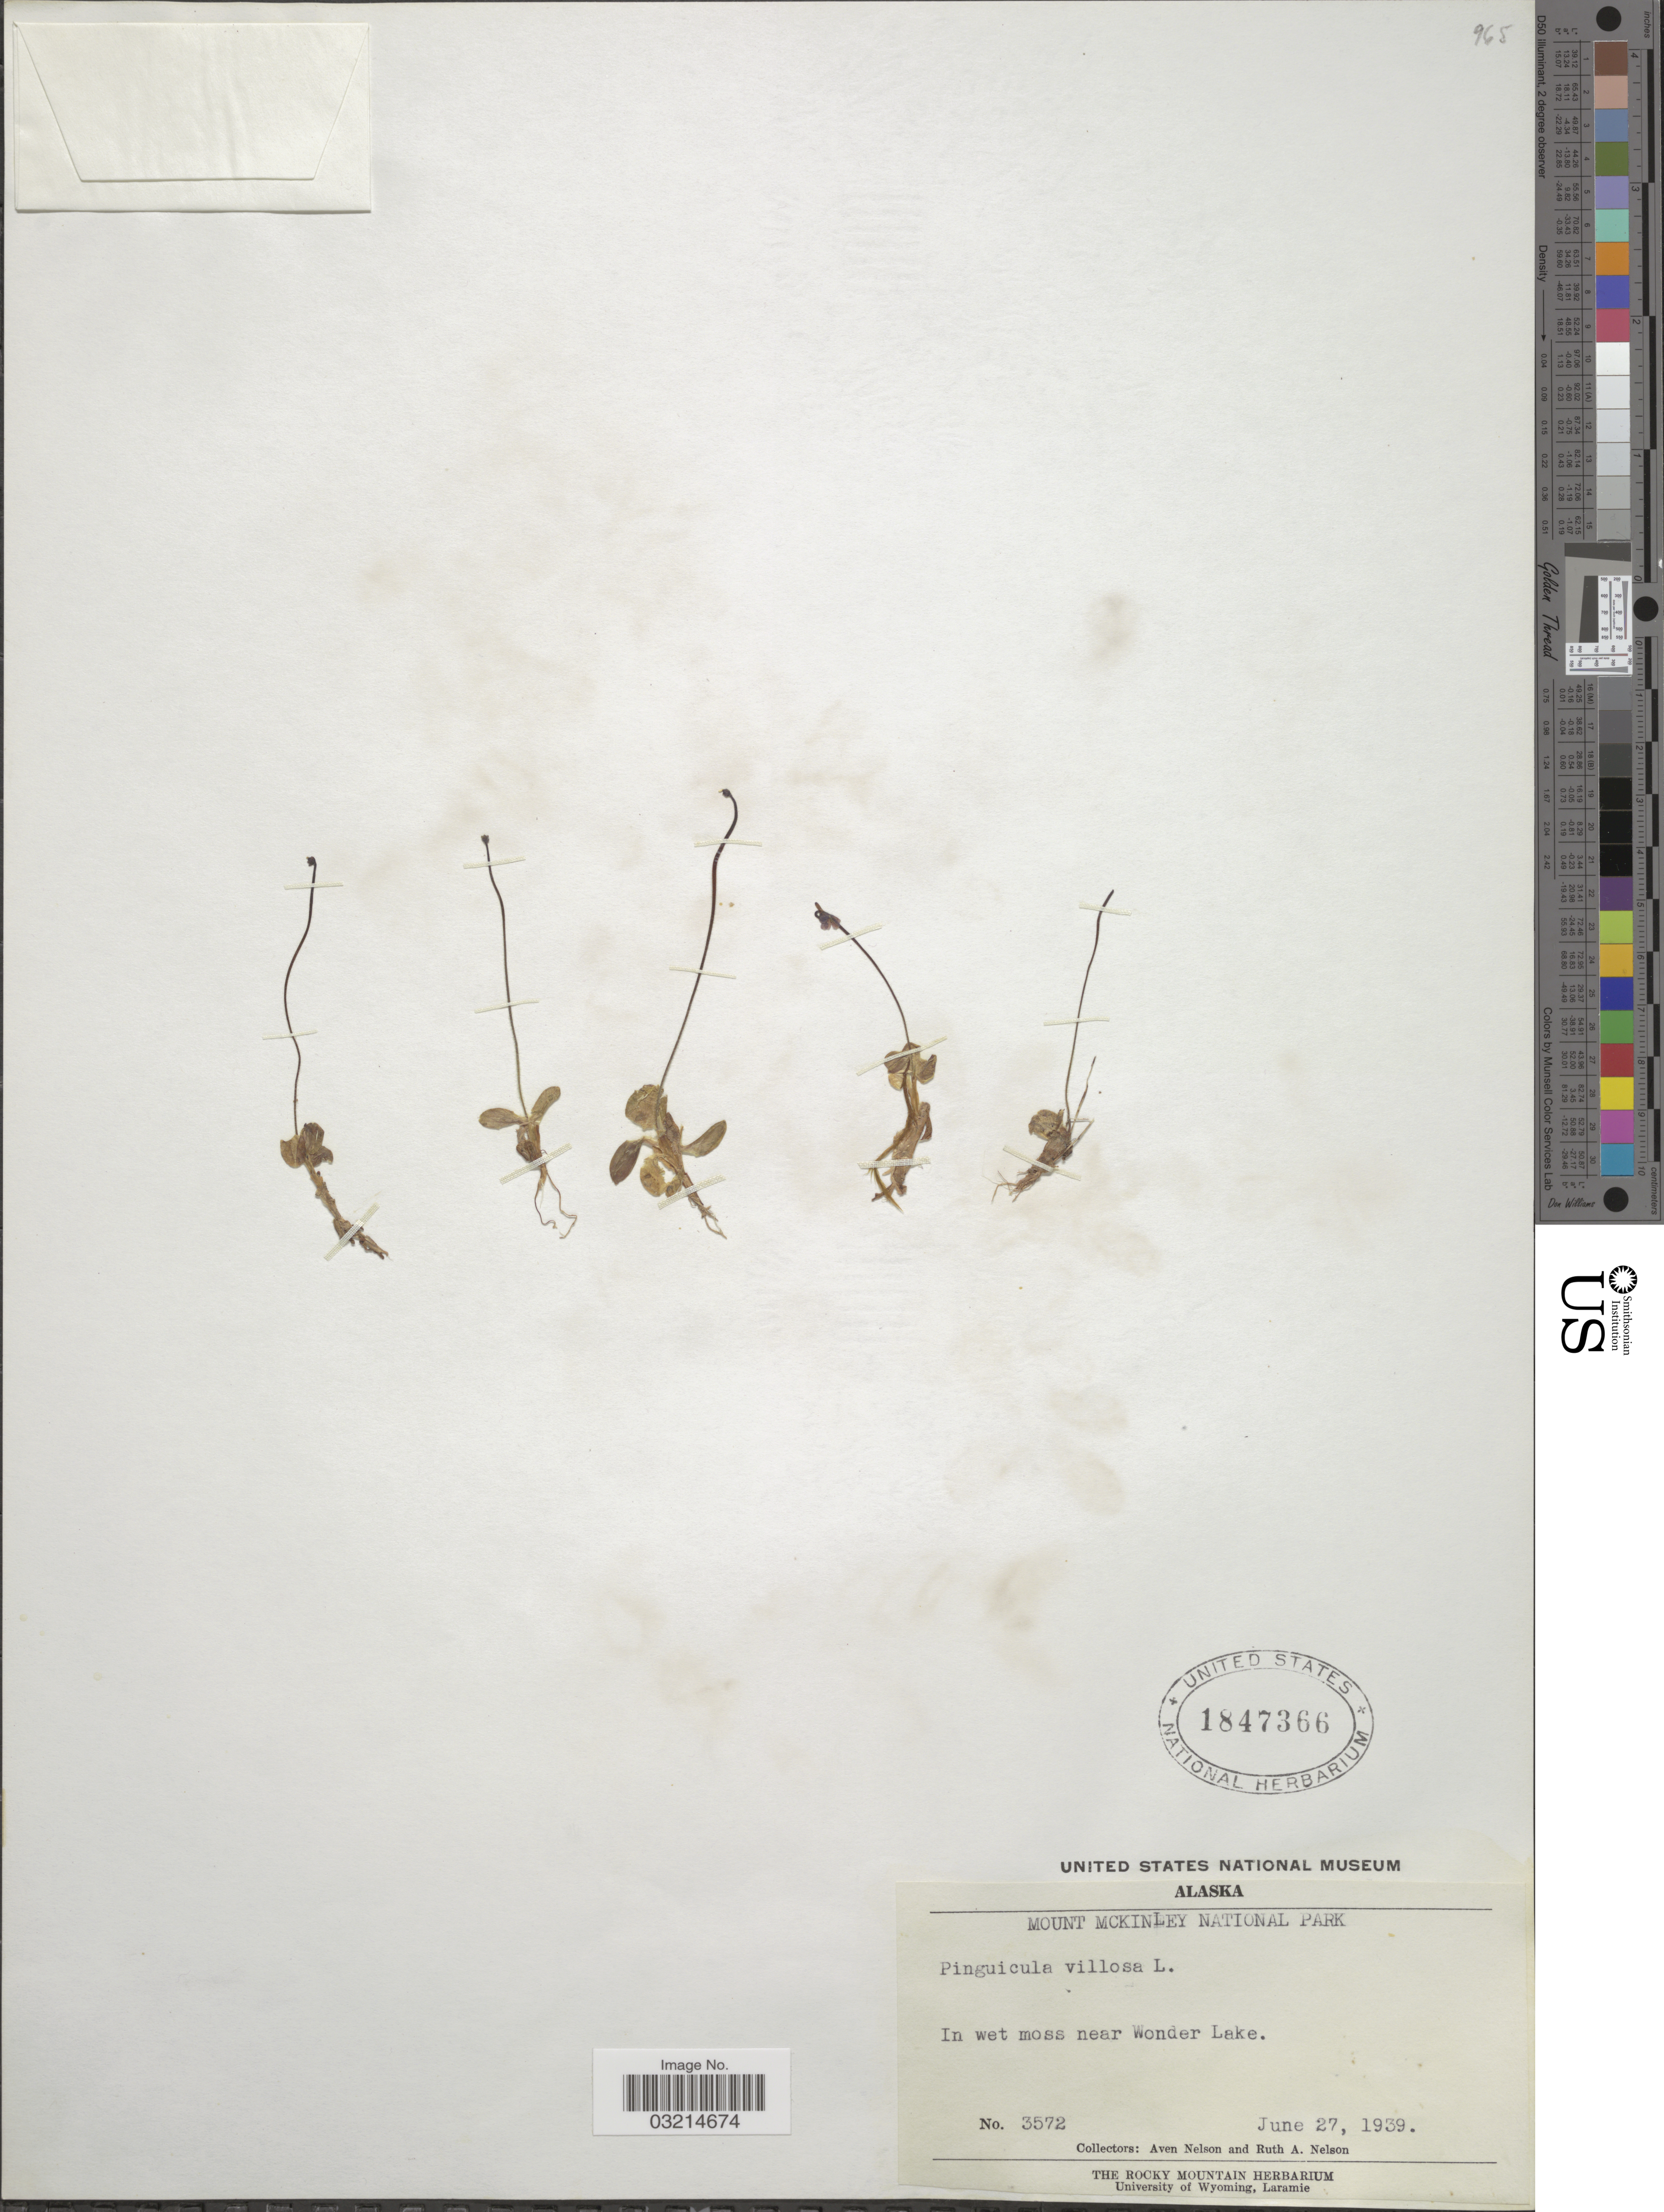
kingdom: Plantae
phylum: Tracheophyta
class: Magnoliopsida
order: Lamiales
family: Lentibulariaceae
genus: Pinguicula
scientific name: Pinguicula villosa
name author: L.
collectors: A. Nelson & R. A. Nelson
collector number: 3572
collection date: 1939-06-27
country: United States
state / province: Alaska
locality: In wet moss near Wonder Lake.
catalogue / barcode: US 1847366